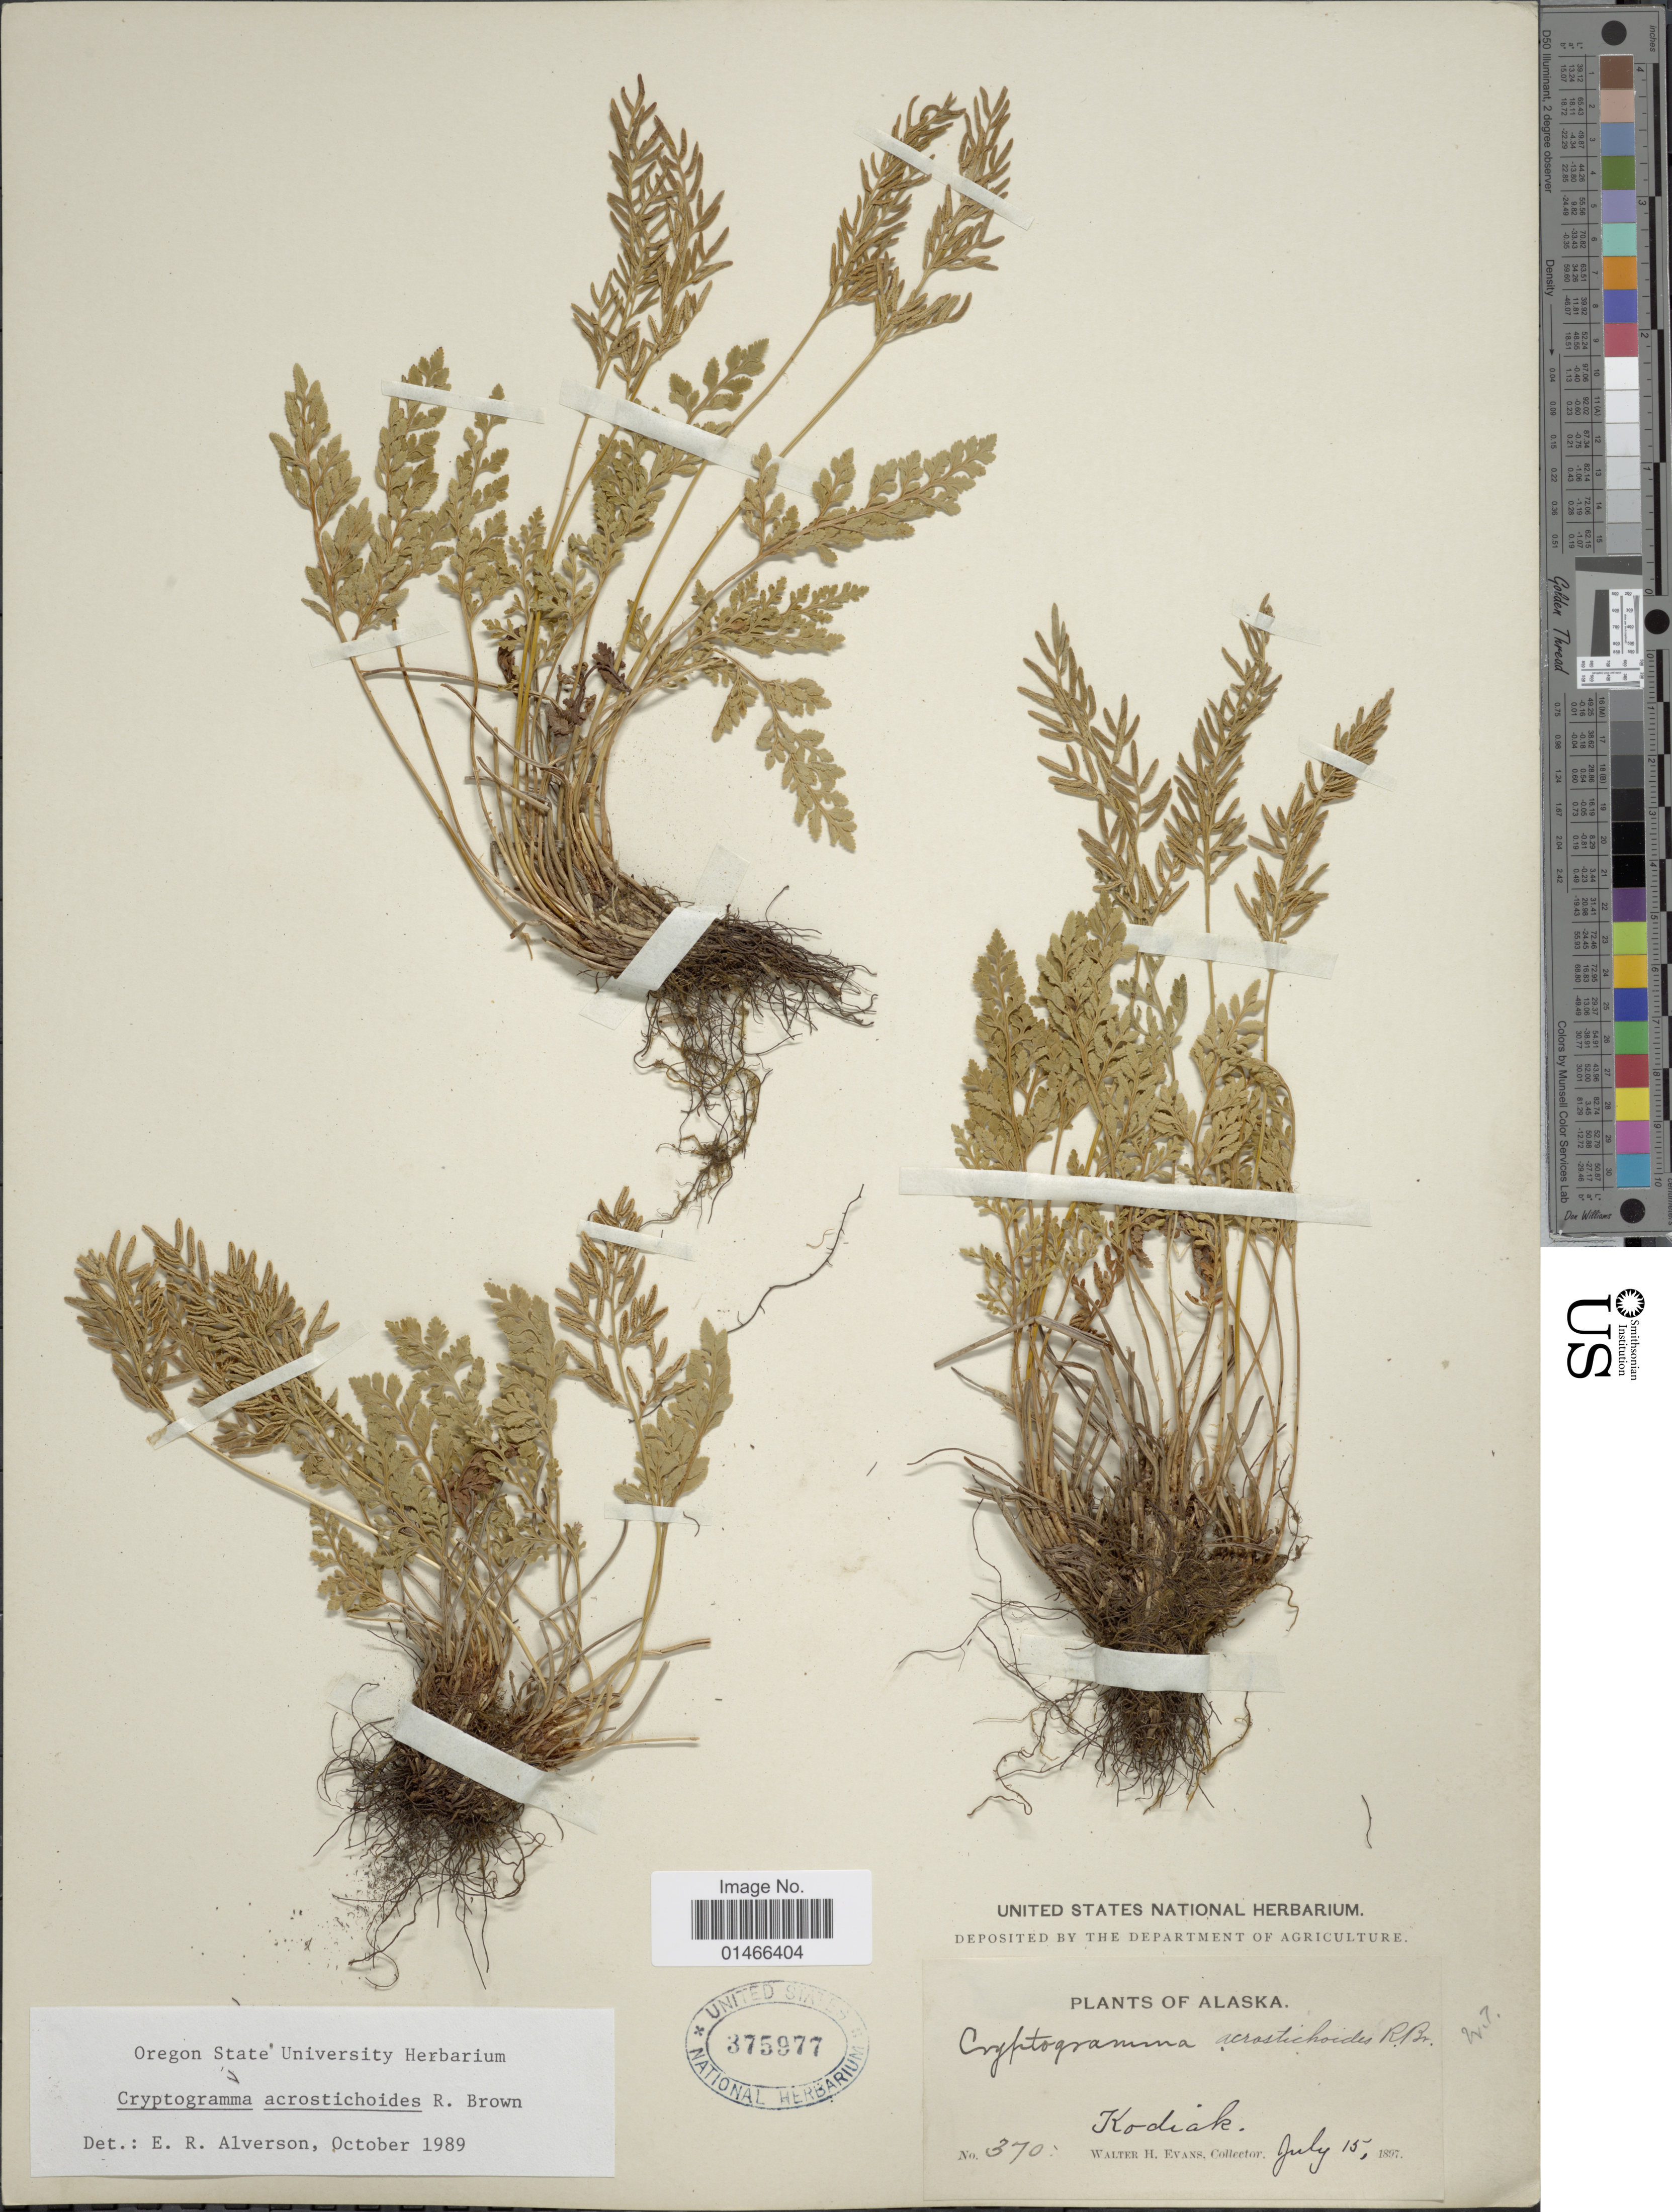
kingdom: Plantae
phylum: Tracheophyta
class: Polypodiopsida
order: Polypodiales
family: Pteridaceae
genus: Cryptogramma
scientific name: Cryptogramma acrostichoides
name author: R. Br.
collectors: W. H. Evans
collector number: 370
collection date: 1897-07-15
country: United States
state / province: Alaska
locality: Kodiak.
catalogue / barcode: US 375977